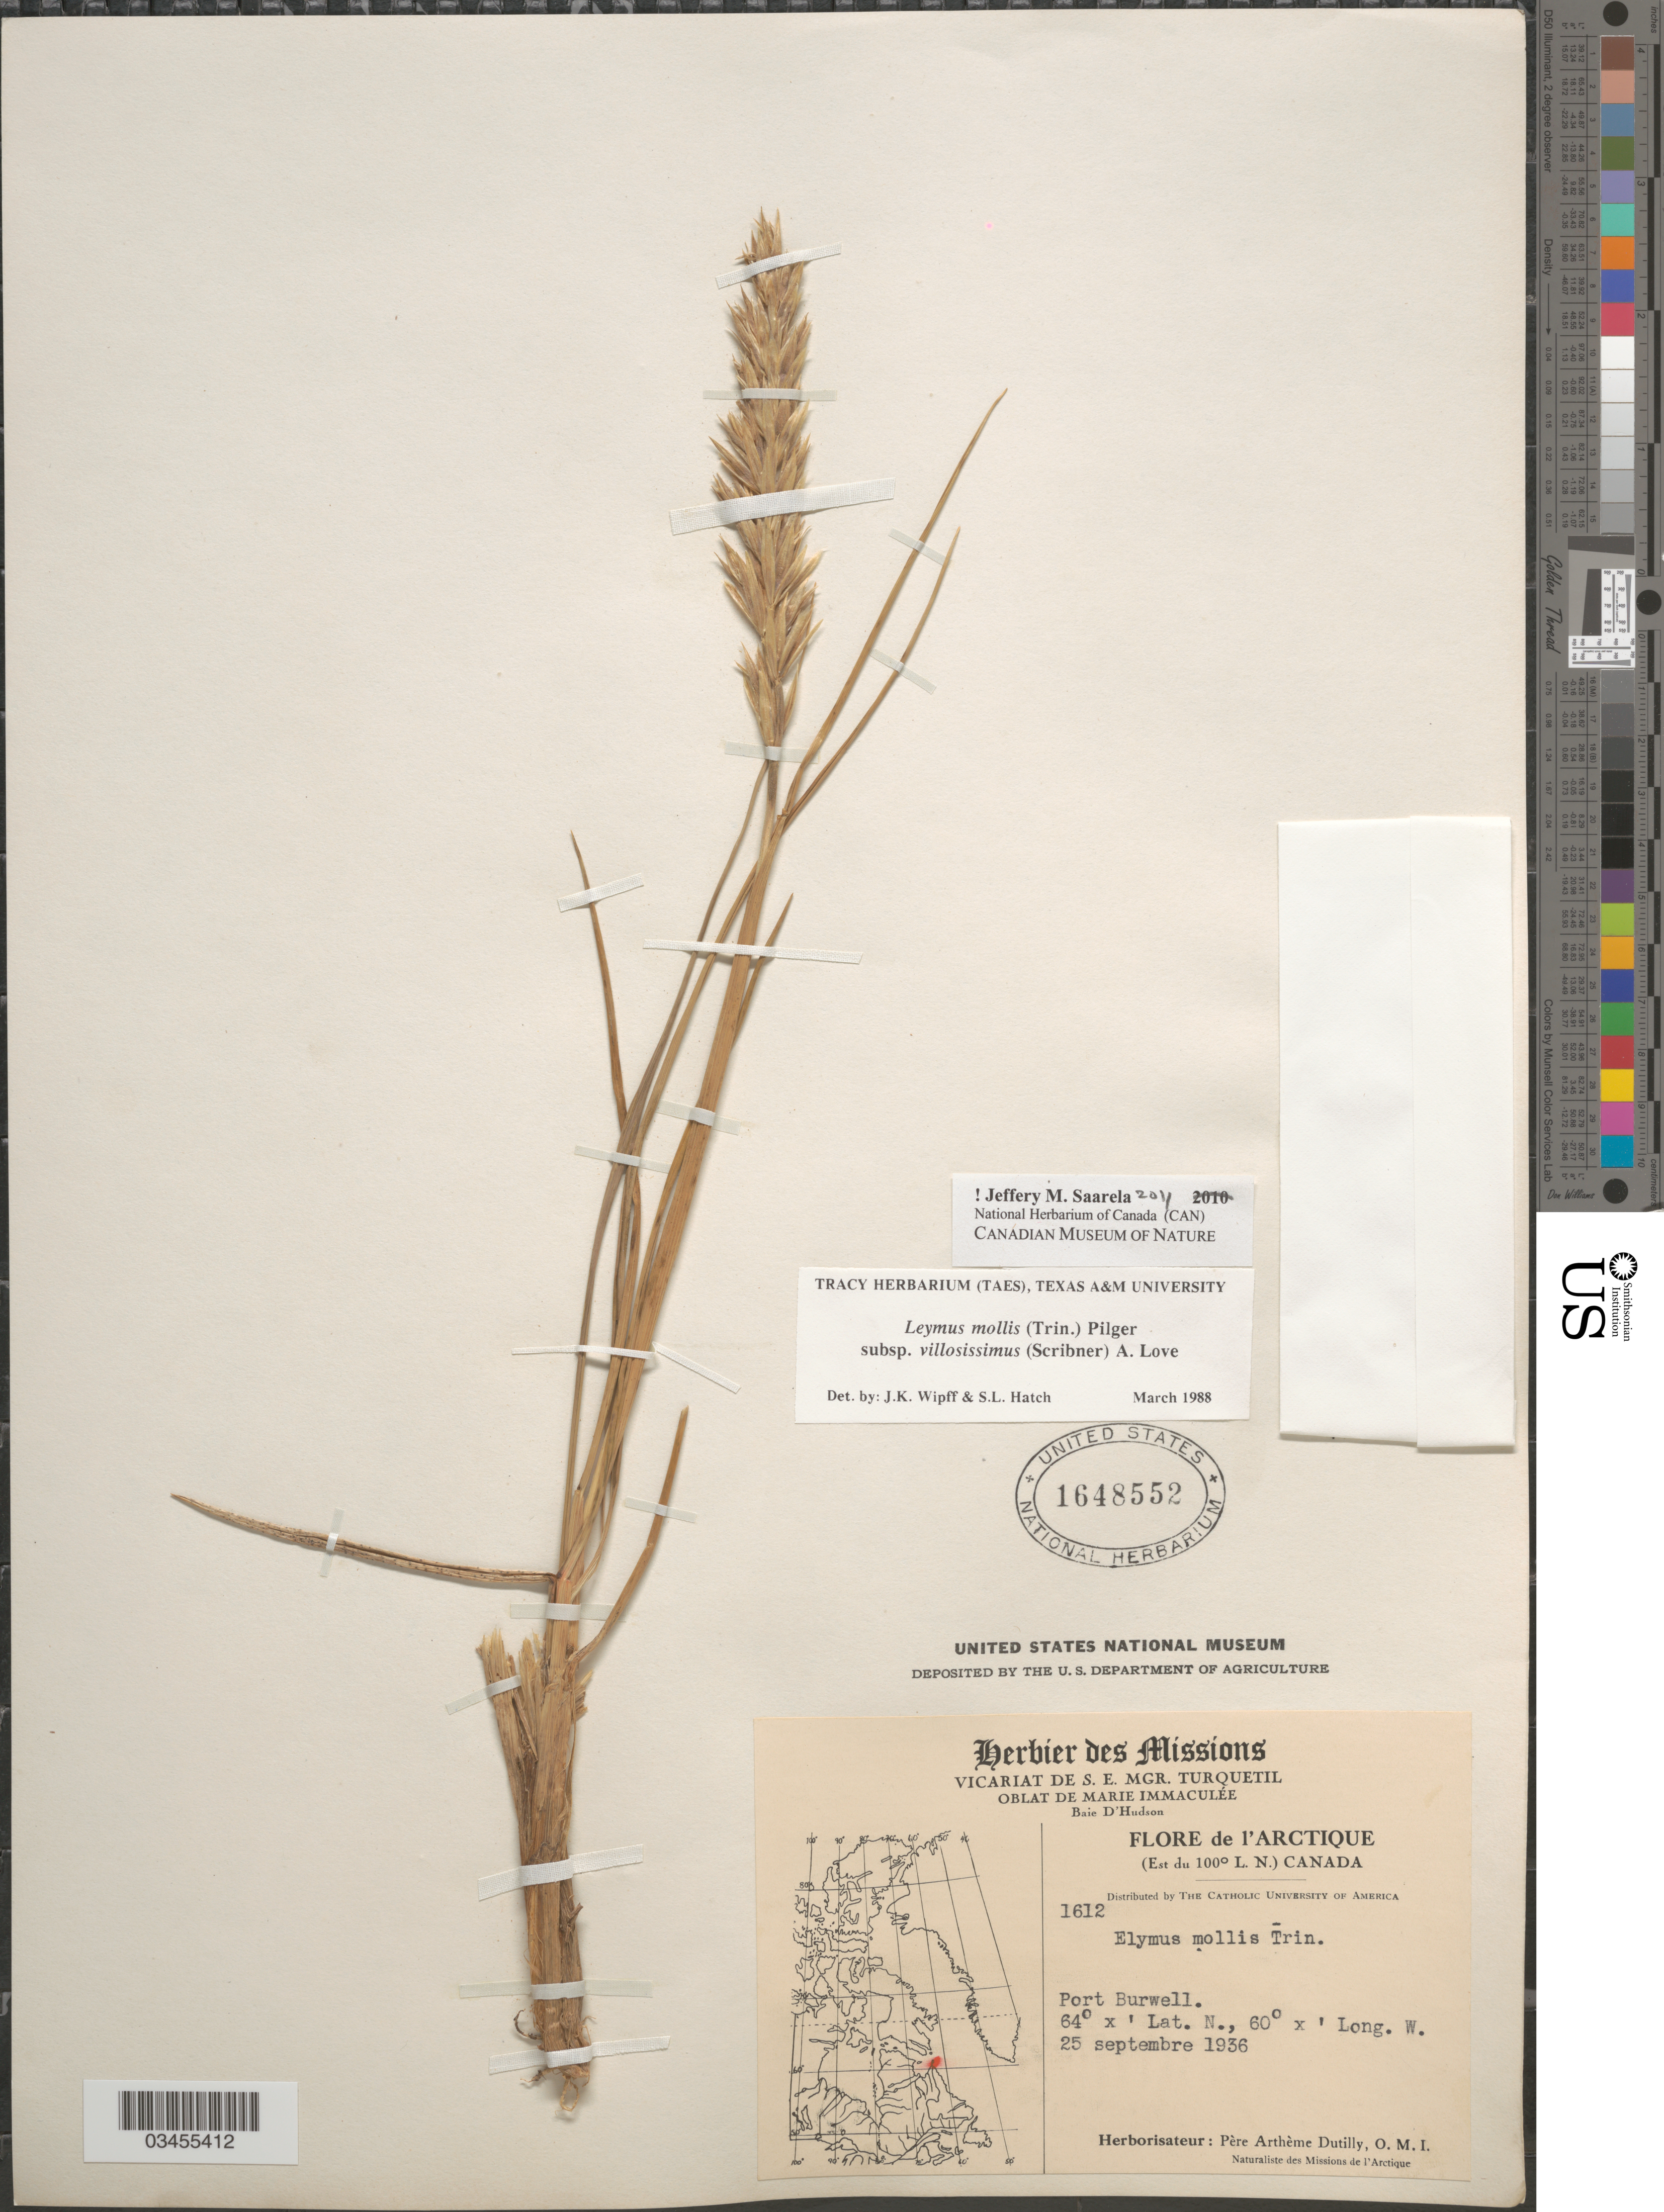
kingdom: Plantae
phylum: Tracheophyta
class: Liliopsida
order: Poales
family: Poaceae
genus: Leymus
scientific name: Leymus mollis subsp. villosissimus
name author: (Scribn.) Á. Löve & D. Löve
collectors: P. Dutilly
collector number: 1612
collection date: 1936-09-25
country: Canada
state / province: Ontario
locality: L'Arctique (Est du 100º L. N.). Port Burwell. Missions de l'Arctique.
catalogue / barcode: US 1648552